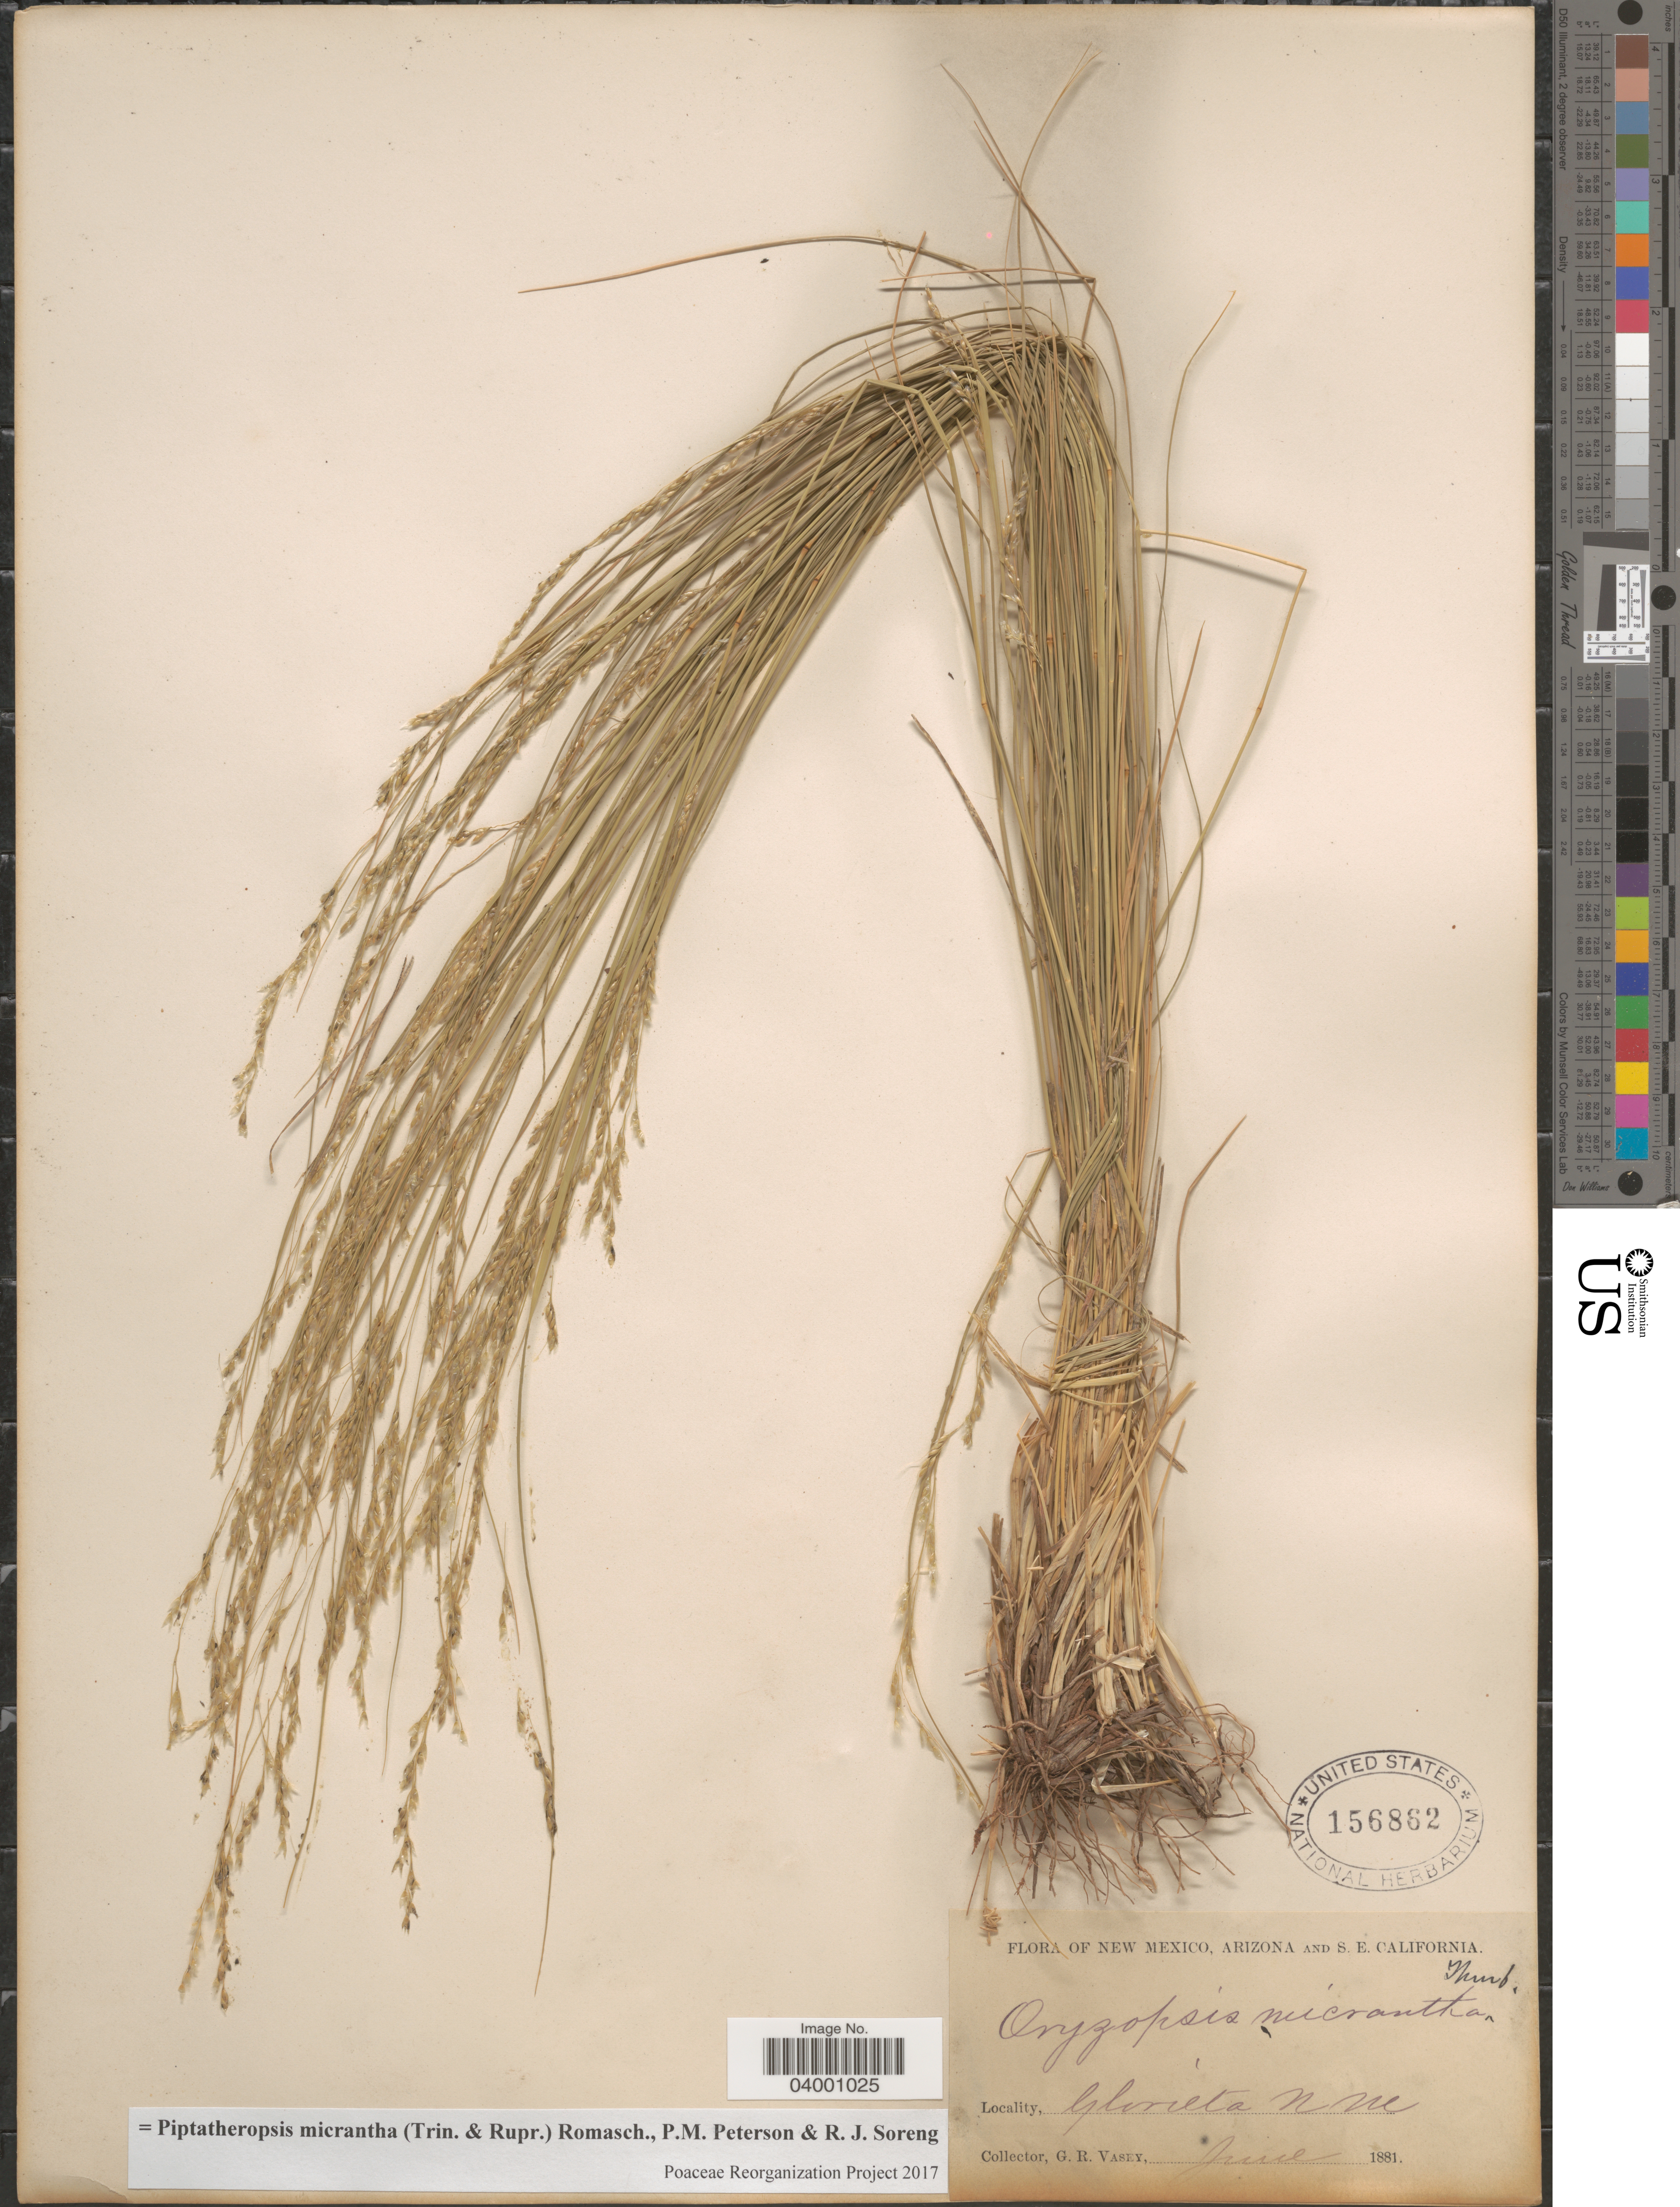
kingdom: Plantae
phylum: Tracheophyta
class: Liliopsida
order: Poales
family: Poaceae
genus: Piptatheropsis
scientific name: Piptatheropsis micrantha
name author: (Trin. & Rupr.) Romasch.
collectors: G. R. Vasey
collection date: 1881-06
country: United States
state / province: New Mexico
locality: Glorieta.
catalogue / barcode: US 156862